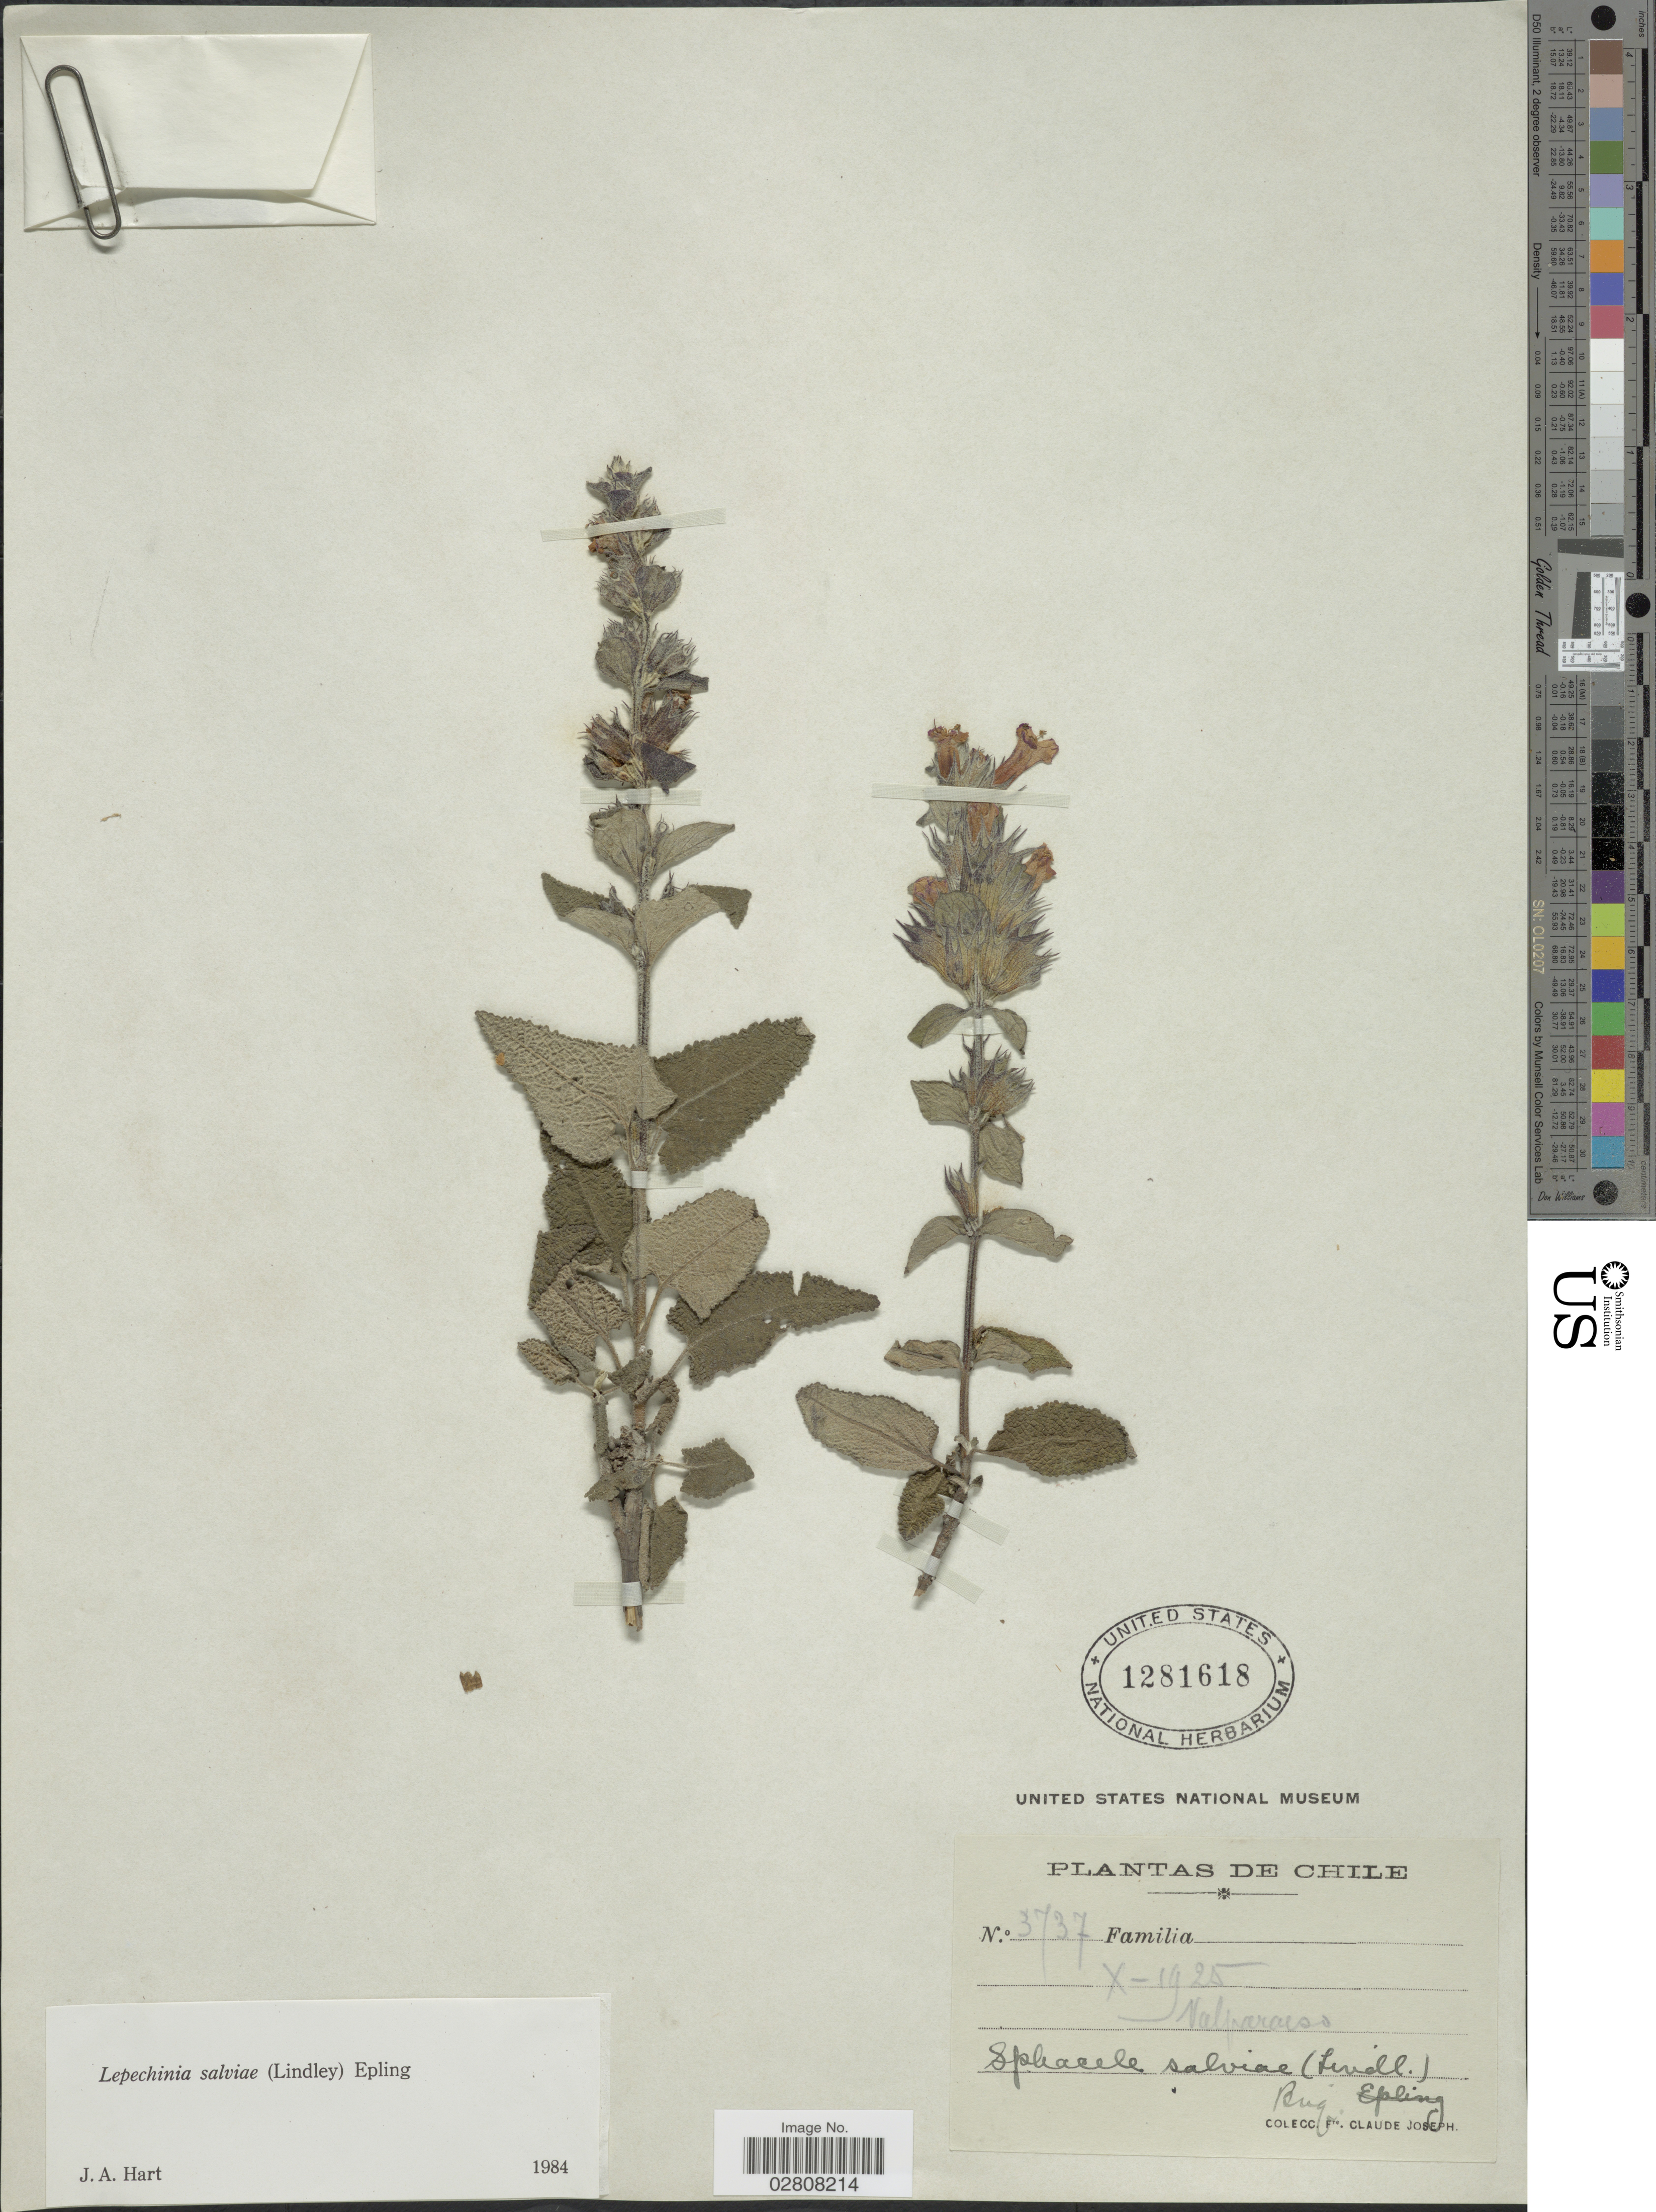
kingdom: Plantae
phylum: Tracheophyta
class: Magnoliopsida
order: Lamiales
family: Lamiaceae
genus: Lepechinia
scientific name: Lepechinia salviae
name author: (Lindl.) Epling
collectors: Bro. Claude-Joseph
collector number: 3737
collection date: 1925-10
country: Chile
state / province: Valparaíso (V)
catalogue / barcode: US 1281618